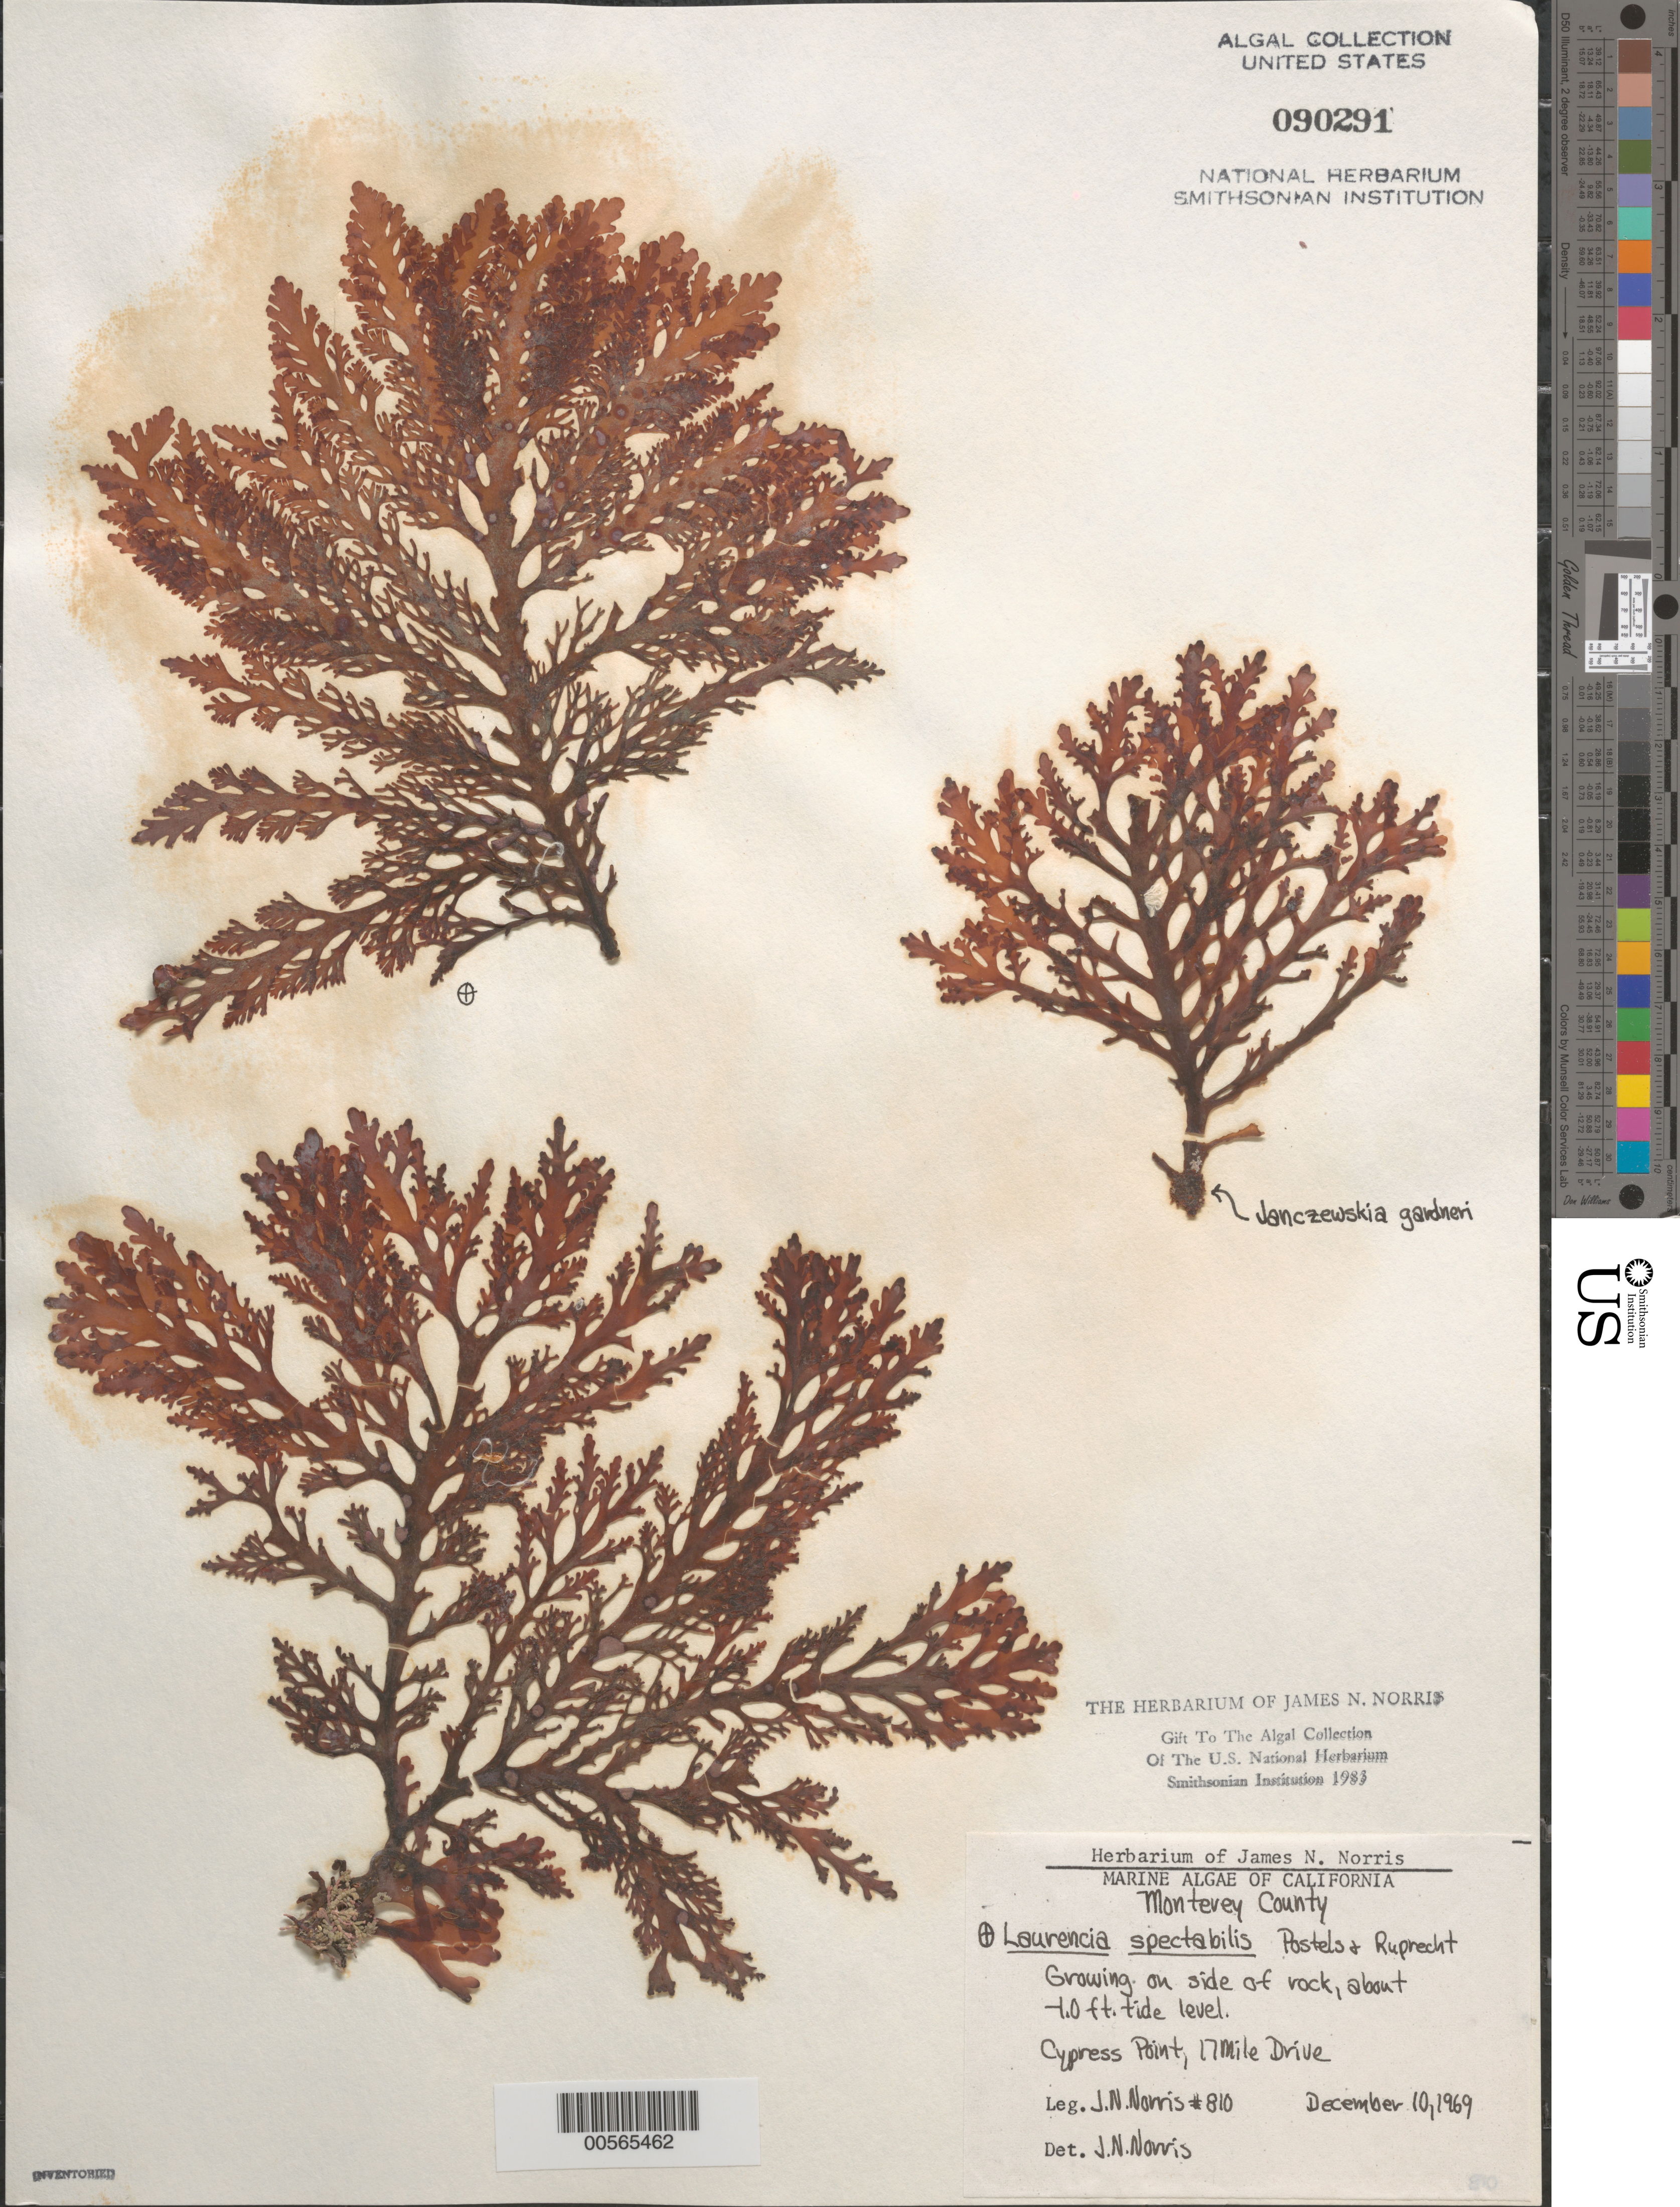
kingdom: Plantae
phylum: Rhodophyta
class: Florideophyceae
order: Ceramiales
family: Rhodomelaceae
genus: Osmundea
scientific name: Osmundea spectabilis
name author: (Postels & Rupr.) K.W. Nam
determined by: Algae name updating Project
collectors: J. N. Norris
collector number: JN-810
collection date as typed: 10 Dec 1969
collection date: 1969-12-10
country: United States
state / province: California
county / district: Monterey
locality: Cypress Point, 17 Mile Drive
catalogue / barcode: US 90291